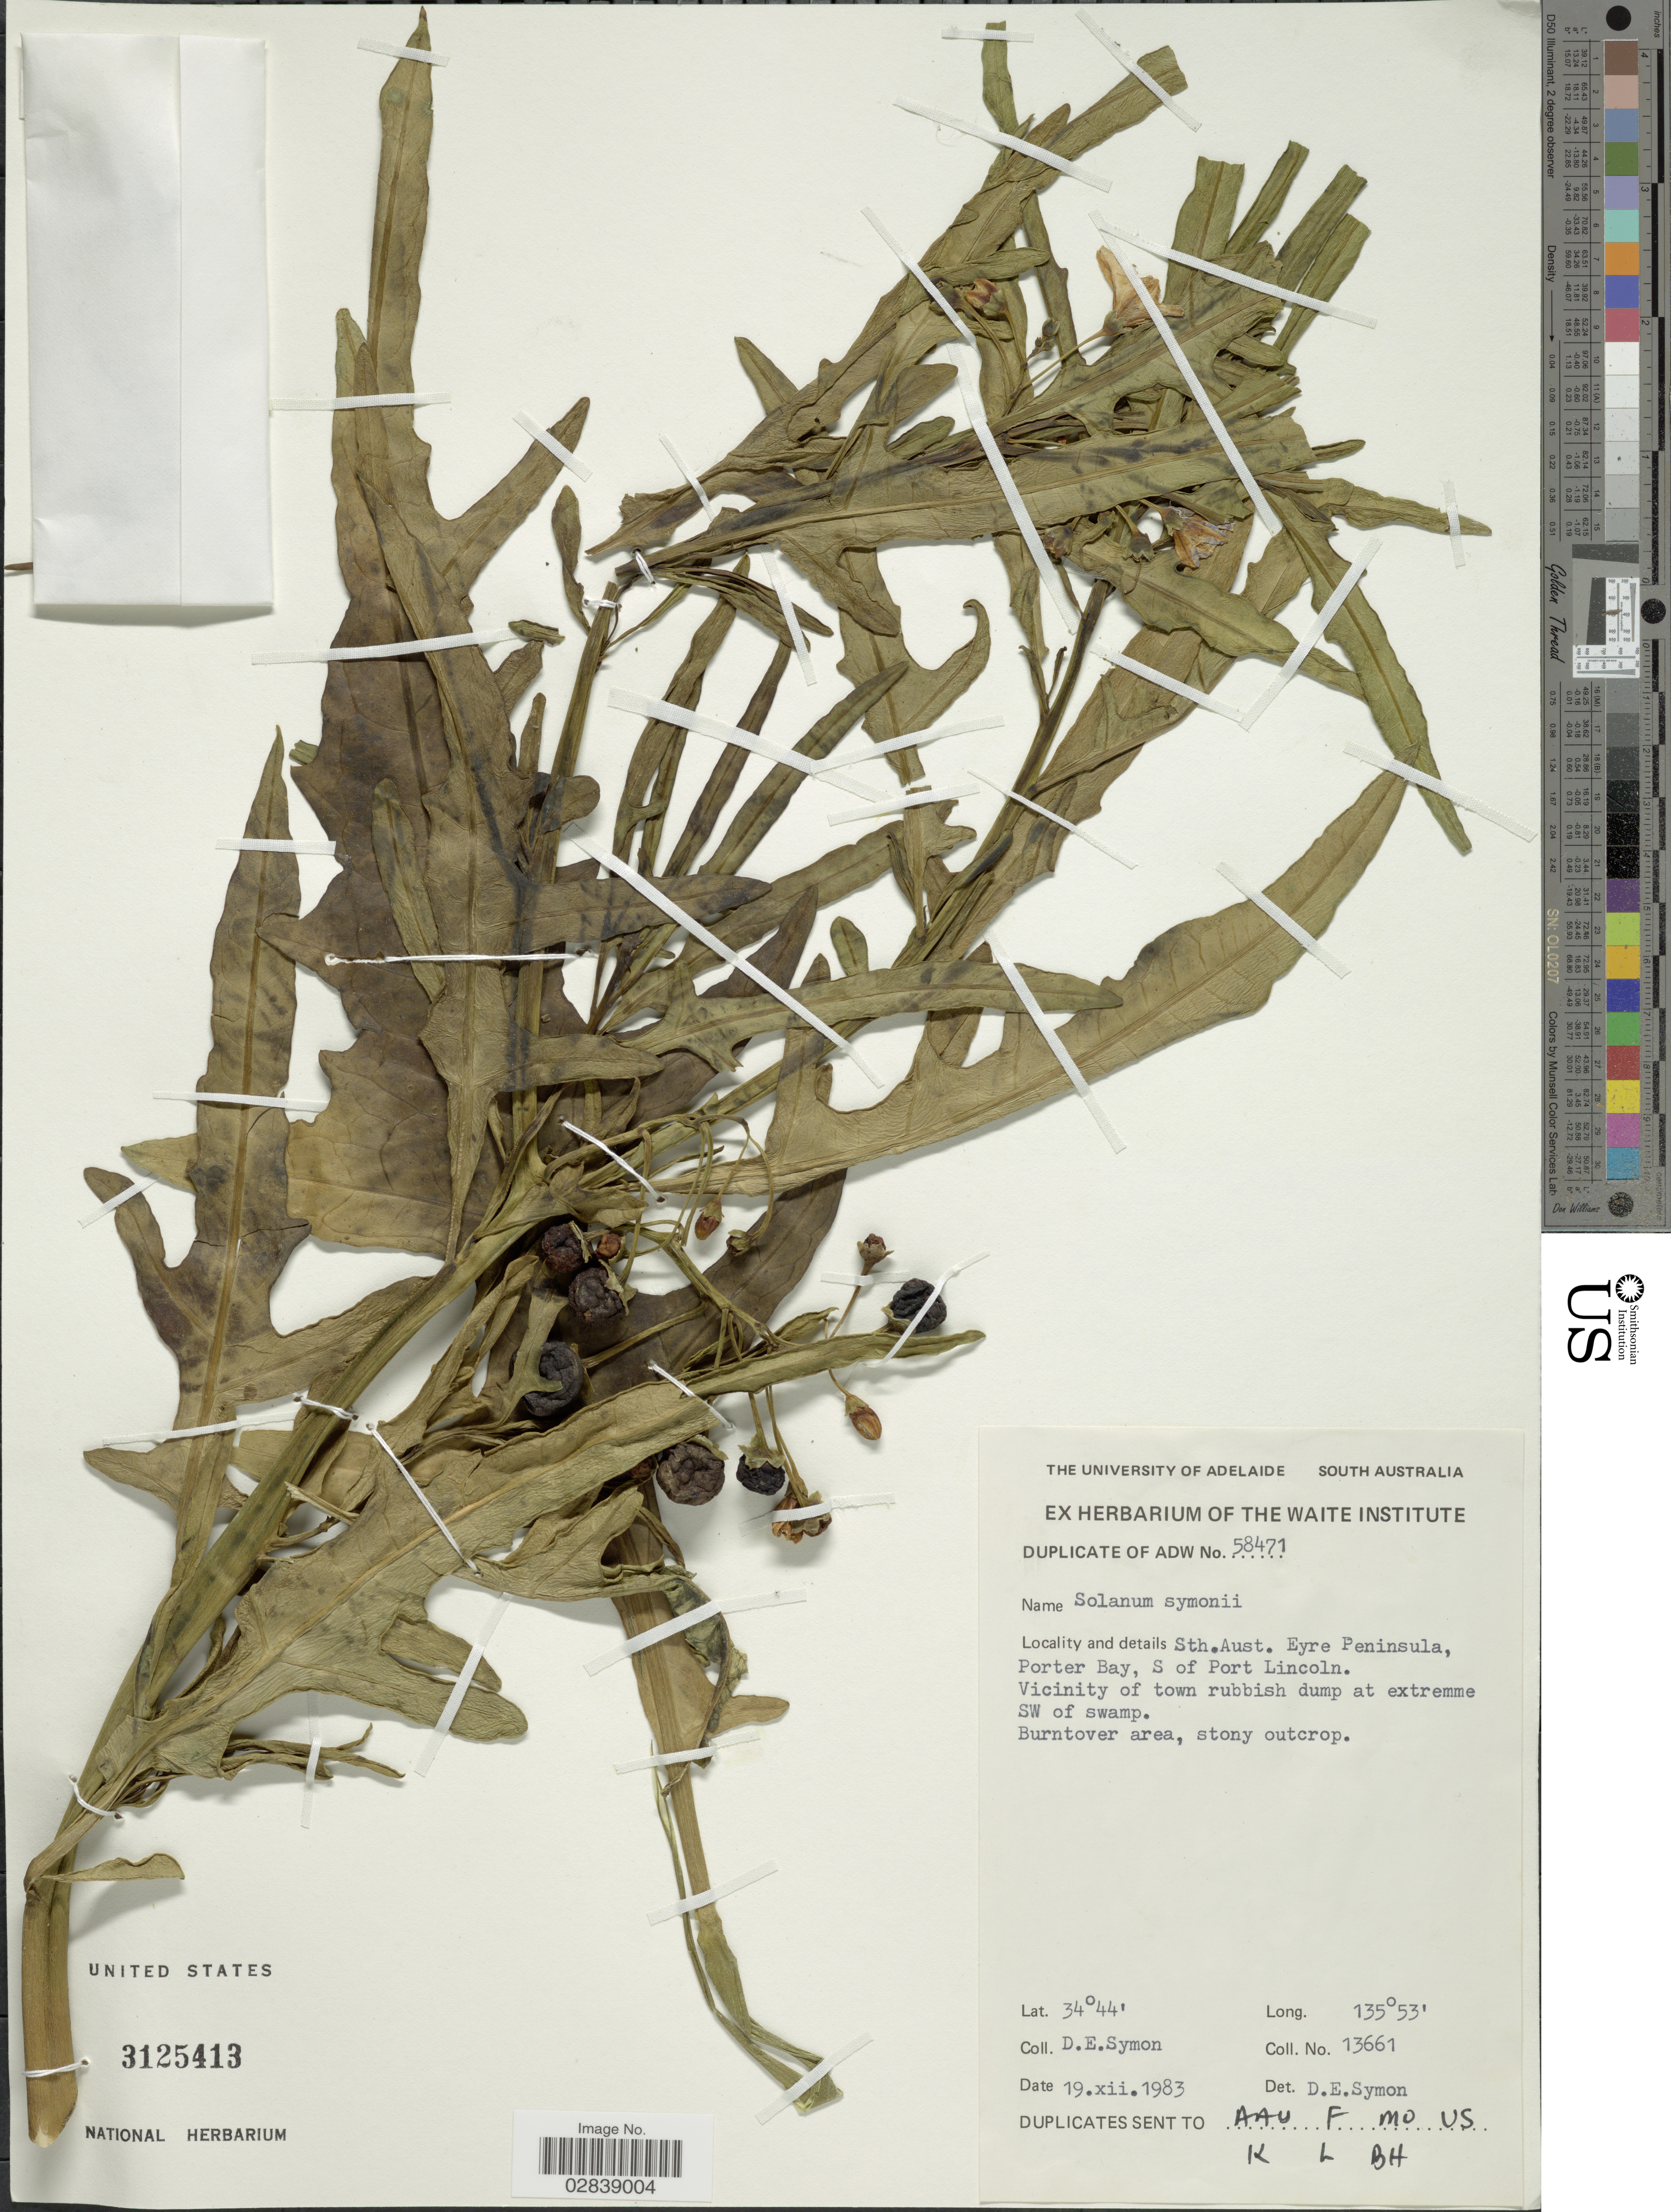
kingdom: Plantae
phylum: Tracheophyta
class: Magnoliopsida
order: Solanales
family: Solanaceae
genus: Solanum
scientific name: Solanum symonii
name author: H. Eichler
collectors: D. Symon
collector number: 13661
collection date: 1983-12-19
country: Australia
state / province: South Australia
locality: Eyre Peninsula, Porter Bay, S of Port Lincoln. Vicinity of town rubbish dump at extremme SW of swamp.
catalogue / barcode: US 3125413